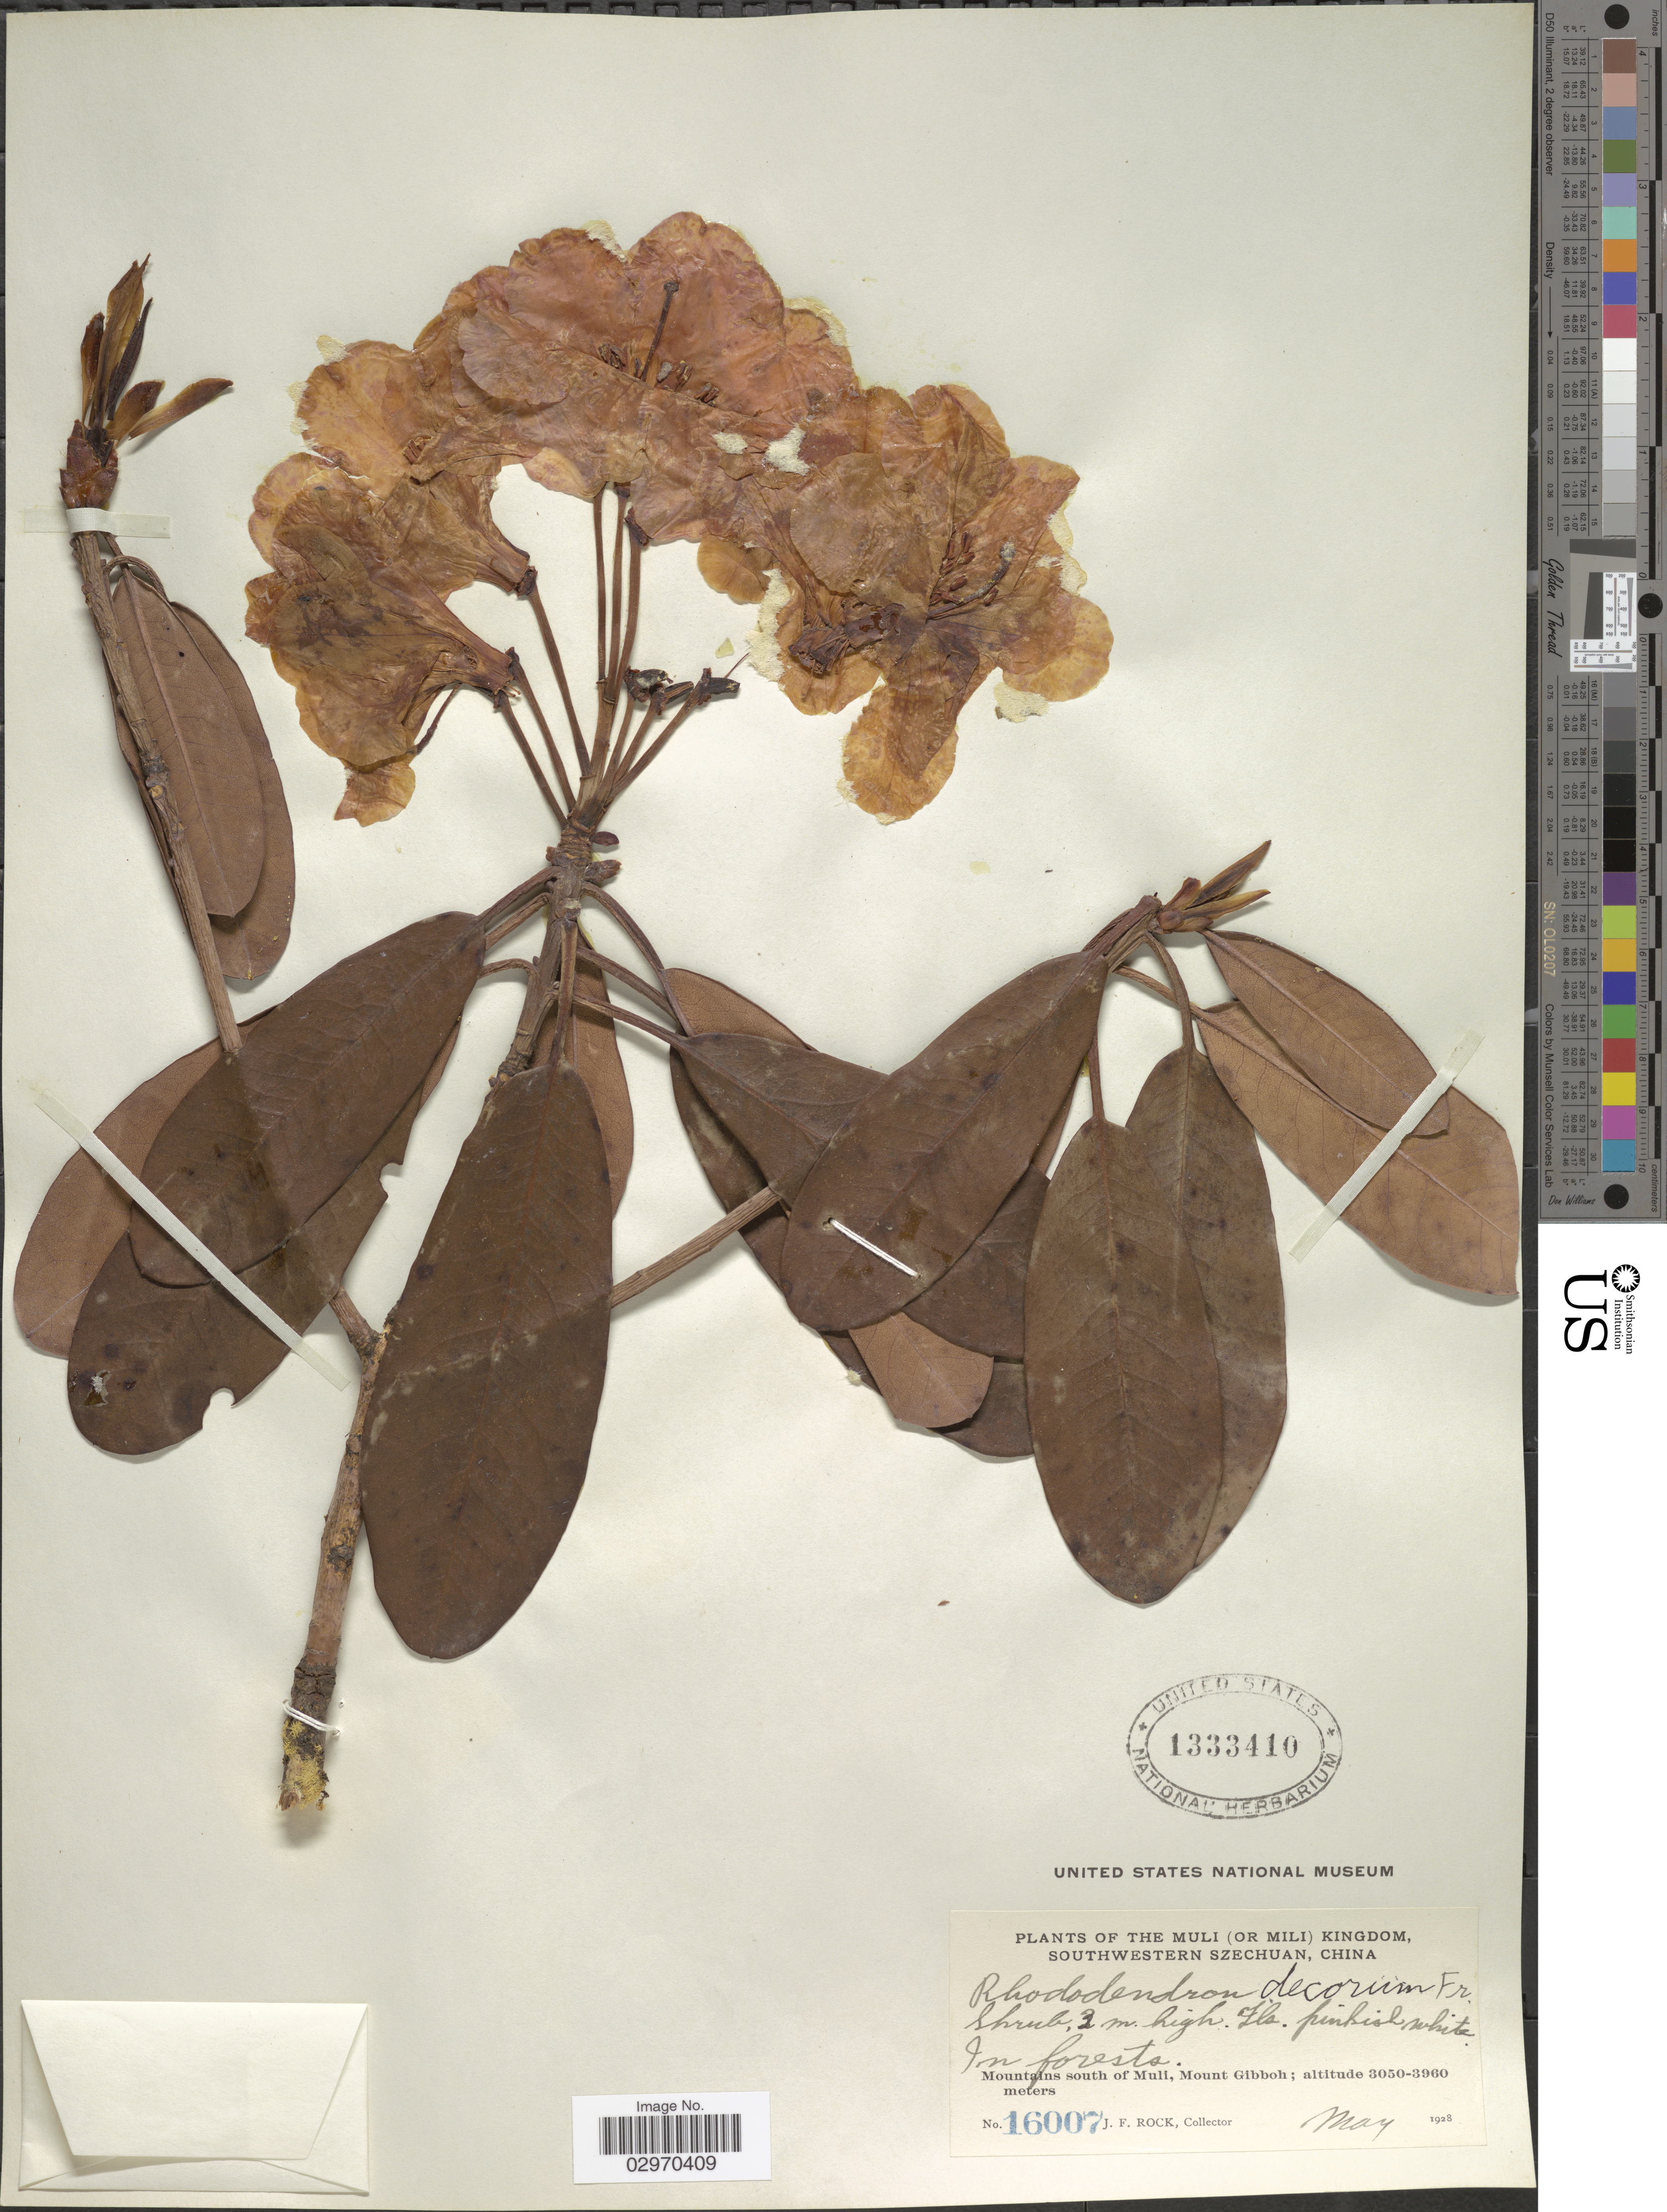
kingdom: Plantae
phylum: Tracheophyta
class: Magnoliopsida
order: Ericales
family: Ericaceae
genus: Rhododendron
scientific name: Rhododendron decorum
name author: Franch.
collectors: J. Rock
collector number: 16007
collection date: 1928-05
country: China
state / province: Sichuan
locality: The Muli (or Mili) Kingdom, Southwestern Szechuan. Mountains south of Muli, Mount Gibboh.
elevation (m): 3050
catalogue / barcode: US 1333410